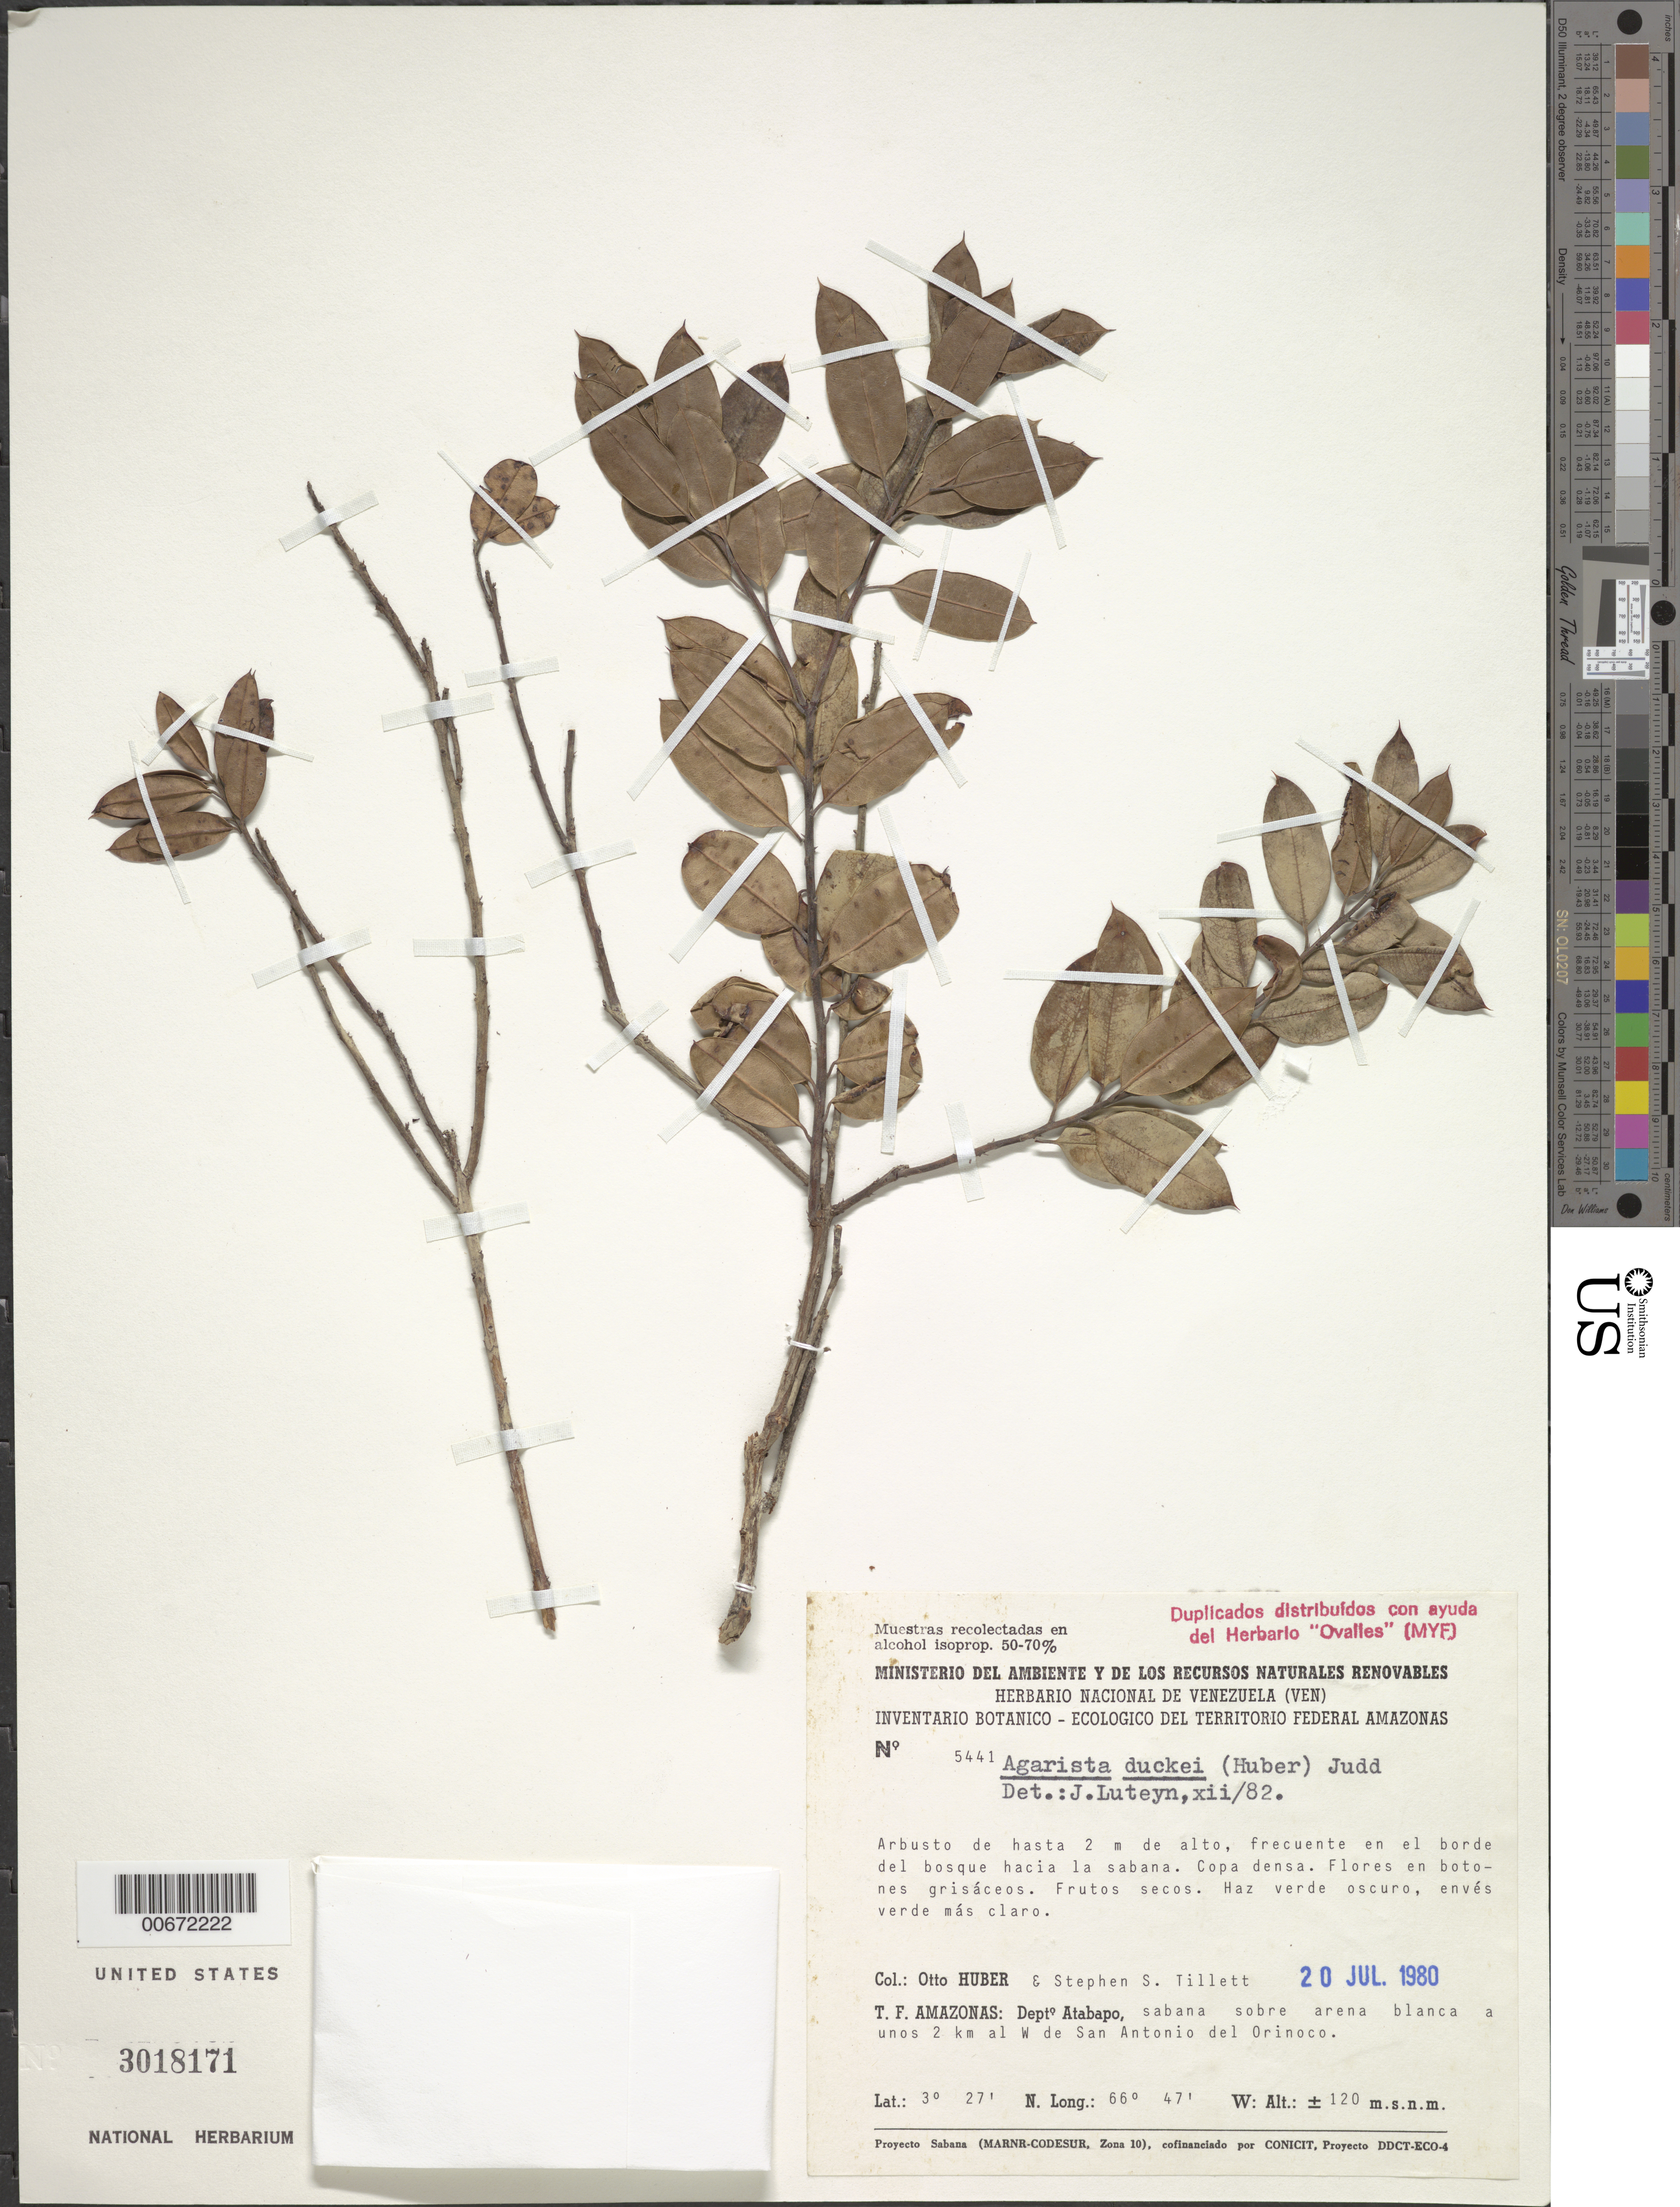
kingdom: Plantae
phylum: Tracheophyta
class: Magnoliopsida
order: Ericales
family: Ericaceae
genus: Agarista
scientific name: Agarista duckei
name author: (Huber) Judd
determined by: Luteyn, J. L.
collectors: O. Huber & S. S. Tillett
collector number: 5441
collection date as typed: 20-Jul-80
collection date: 1980-07-20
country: Venezuela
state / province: Amazonas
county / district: Atabapo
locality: San Antonio del Orinoco, 2 km al W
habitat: Savana sobre arena blanca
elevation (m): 120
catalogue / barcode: US 3018171